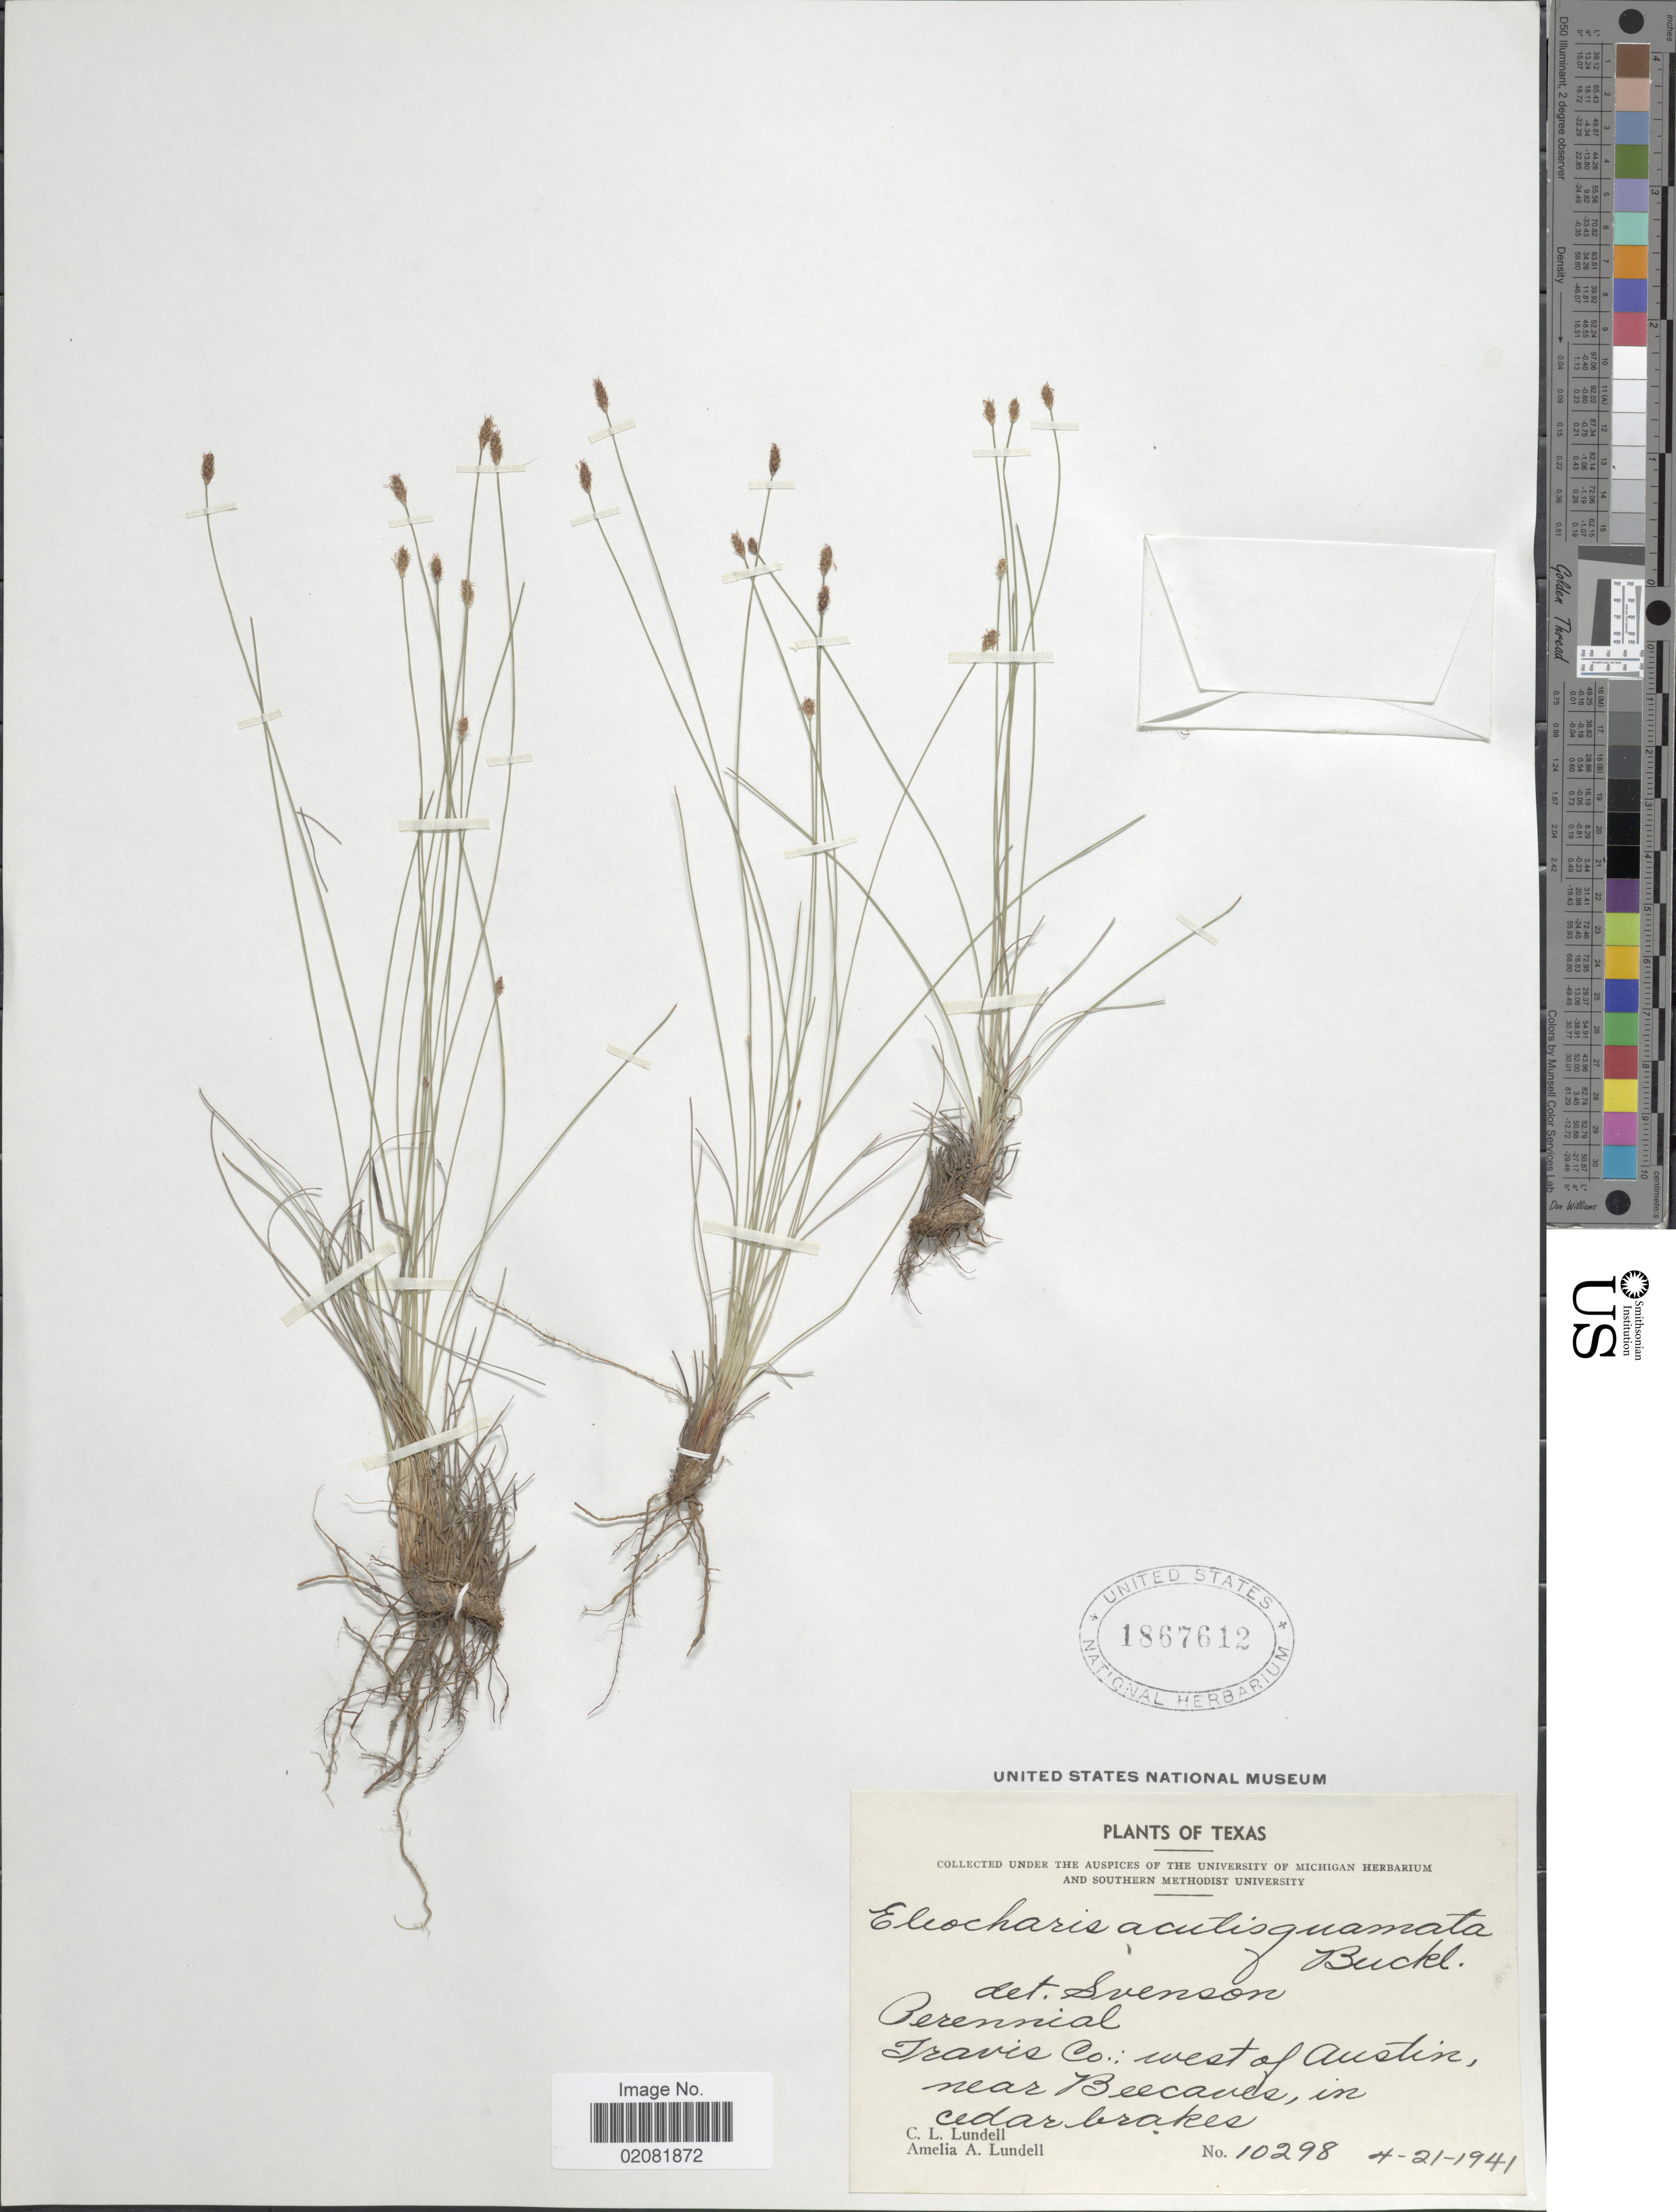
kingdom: Plantae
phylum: Tracheophyta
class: Liliopsida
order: Poales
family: Cyperaceae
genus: Eleocharis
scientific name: Eleocharis acutisquamata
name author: Buckley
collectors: C. L. Lundell & A. A. Lundell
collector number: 10298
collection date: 1941-04-21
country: United States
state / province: Texas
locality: Travis Co.: West of Austin, near Beecaves, in cedar brakes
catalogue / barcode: US 1867612